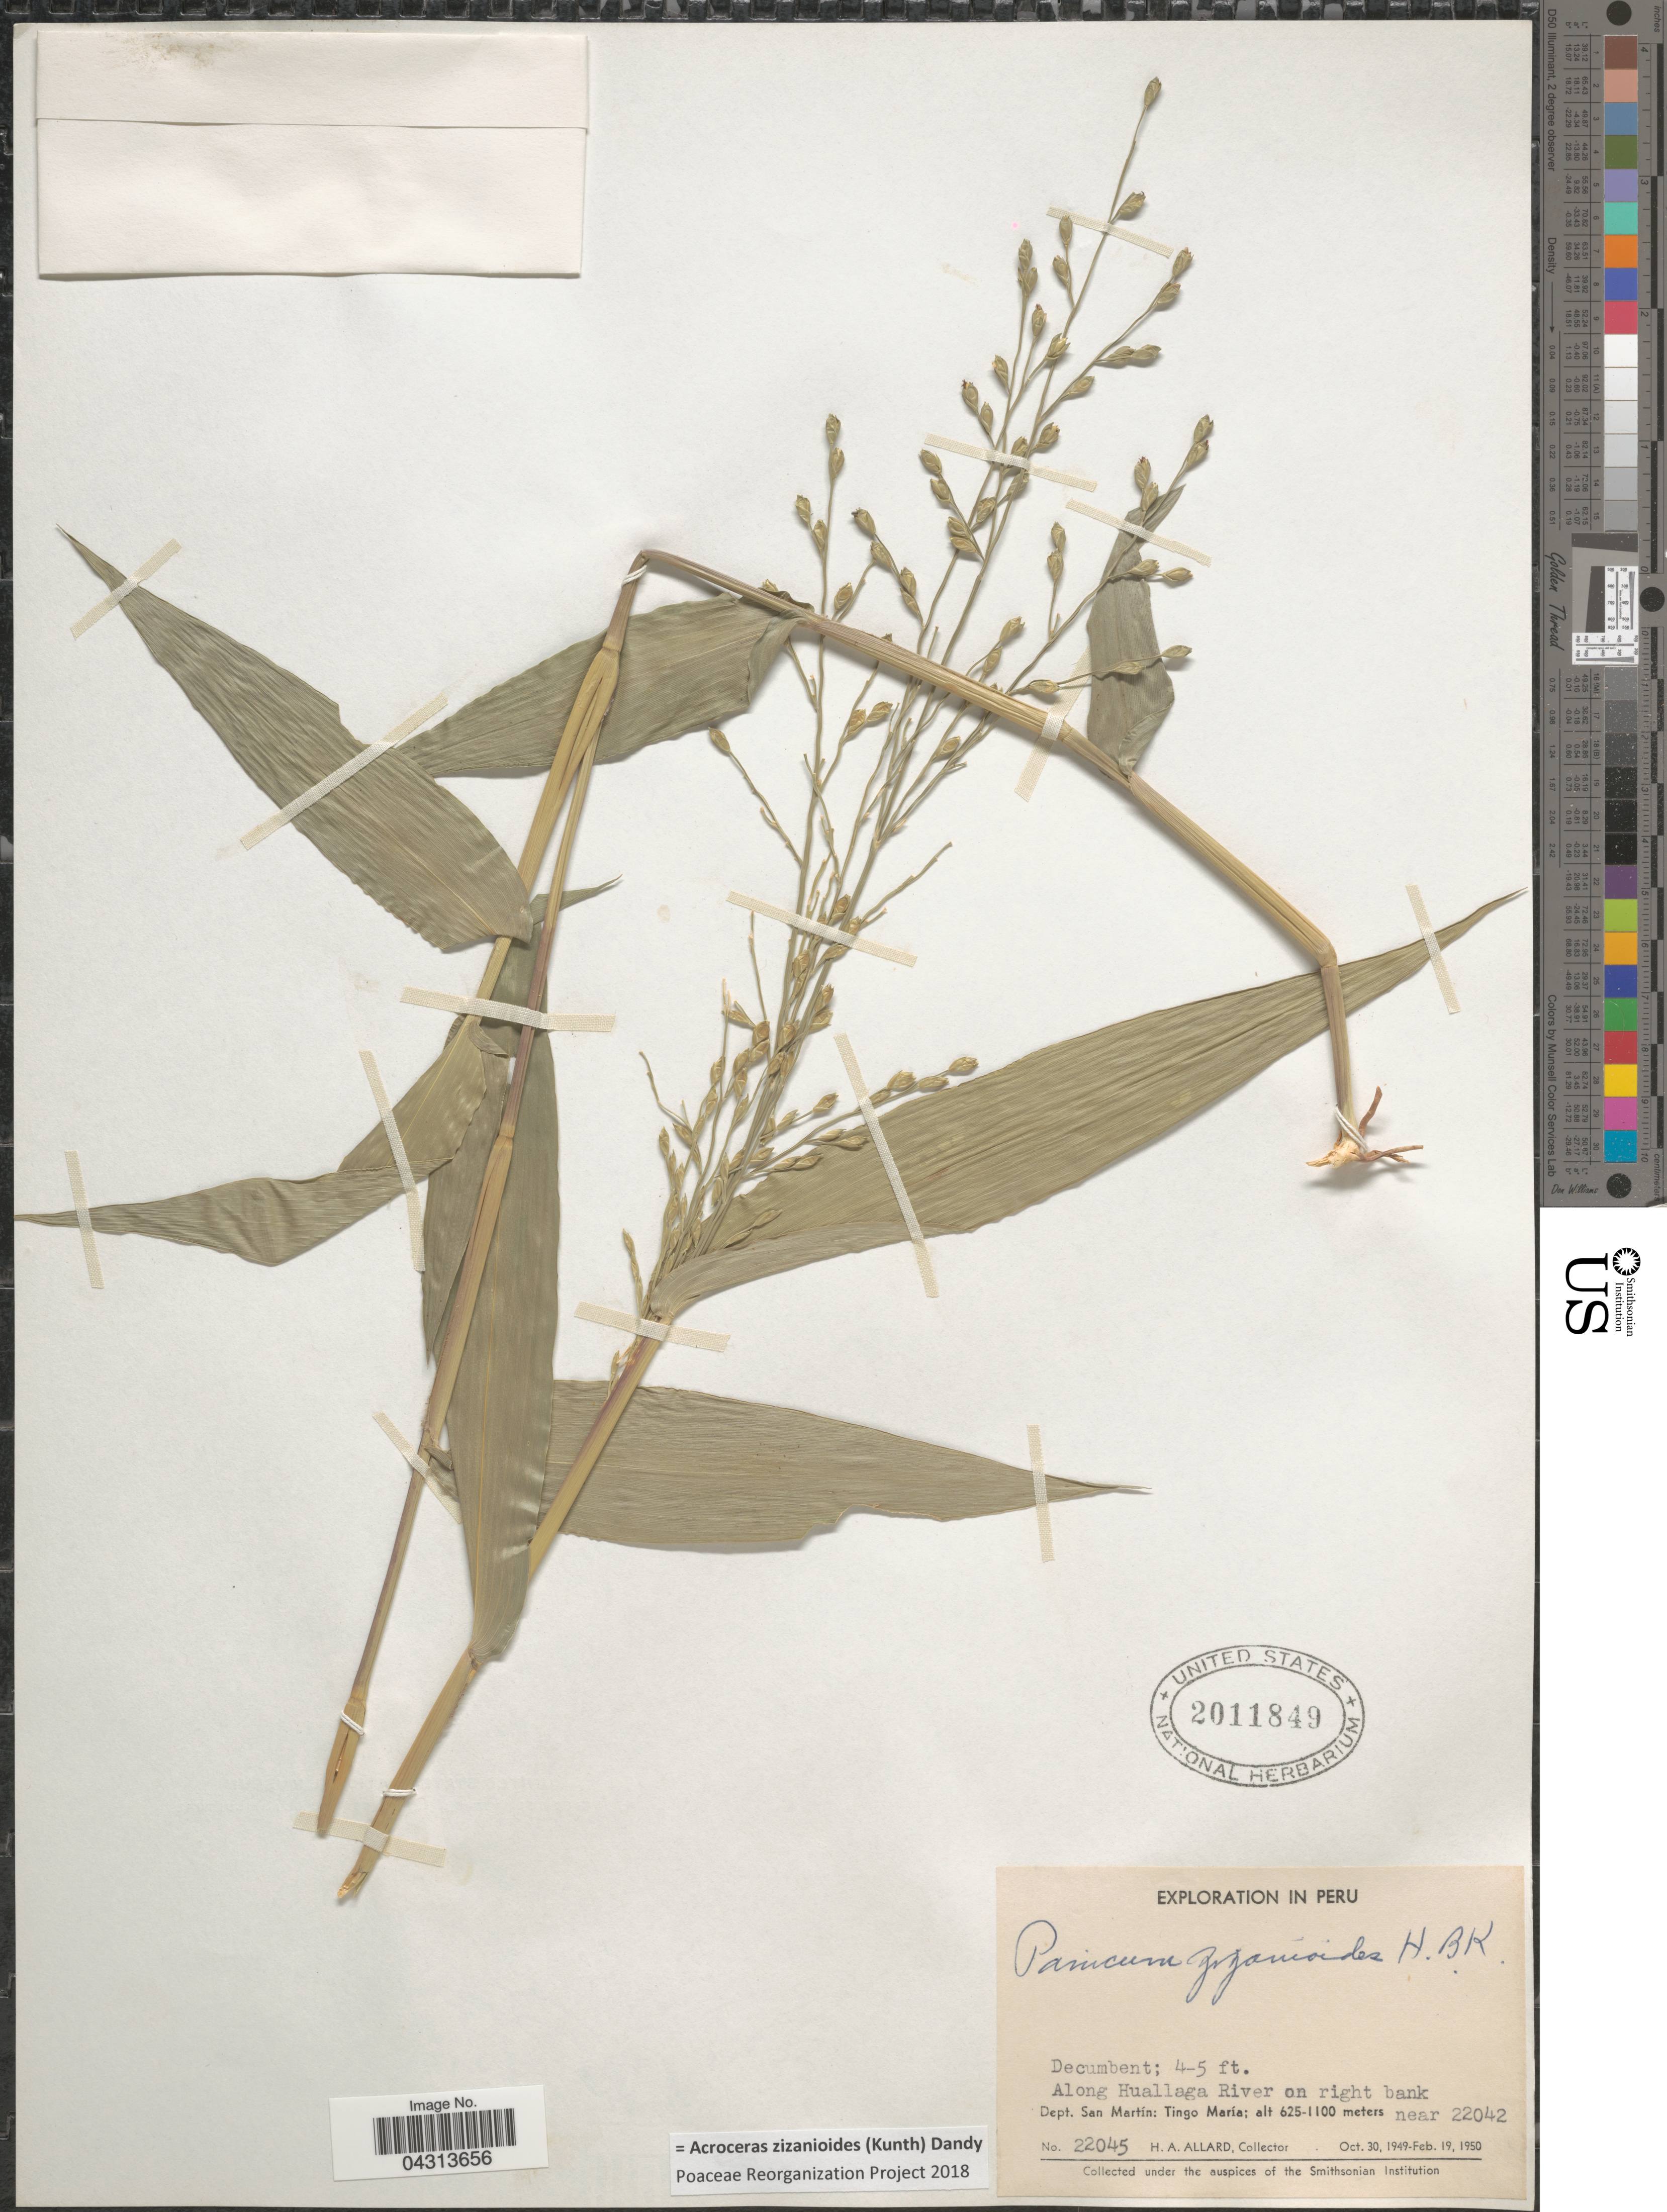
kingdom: Plantae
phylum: Tracheophyta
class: Liliopsida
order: Poales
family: Poaceae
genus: Acroceras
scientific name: Acroceras zizanioides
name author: (Kunth) Dandy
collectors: H. A. Allard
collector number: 22045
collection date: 1949-10-30/1950-02-19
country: Peru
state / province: San Martín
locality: Exploration in Peru. Along Huallaga River on right bank. Dept. San Martin: Tingo María; near 22042.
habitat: along river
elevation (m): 625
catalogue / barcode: US 2011849